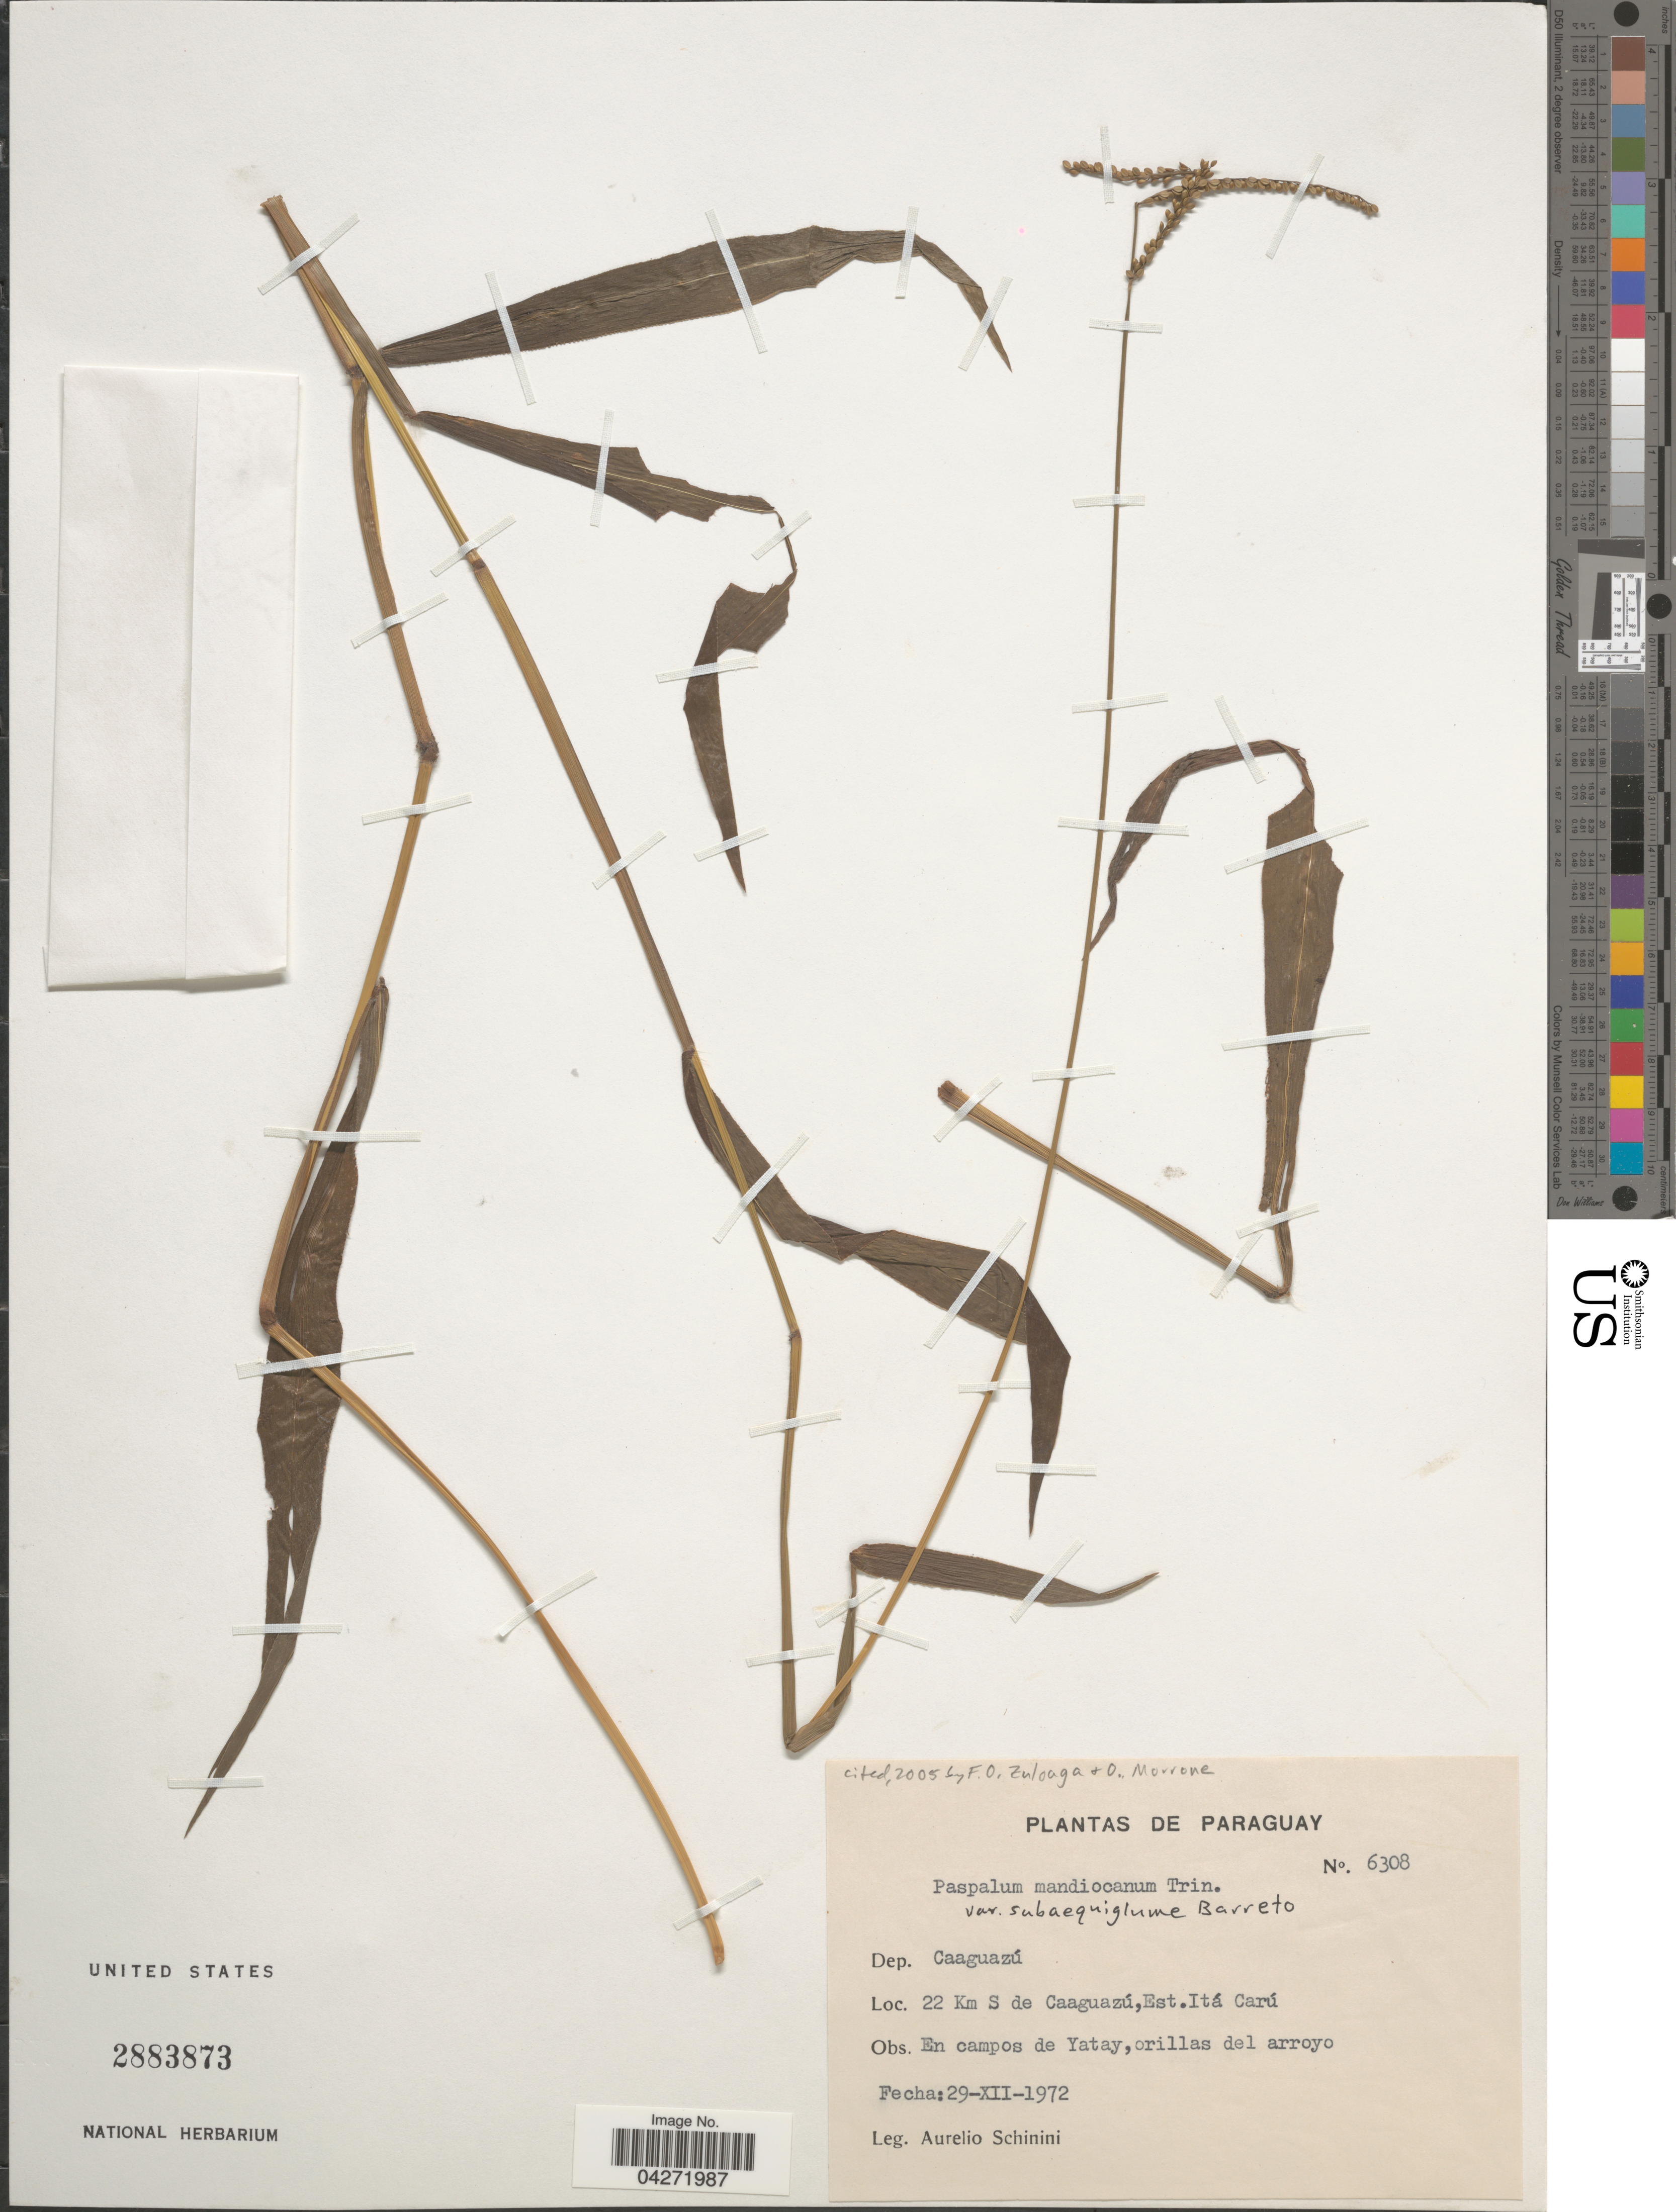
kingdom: Plantae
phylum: Tracheophyta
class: Liliopsida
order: Poales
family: Poaceae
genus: Paspalum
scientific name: Paspalum mandiocanum var. subaequiglume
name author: I.L. Barreto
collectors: A. Schinini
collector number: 6308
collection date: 1972-12-29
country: Paraguay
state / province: Caaguazu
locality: Dep. Caaguazú. 22 Km S de Caaguazú, Est. Itá Carú. En campos de Yatay, orillas del arroyo.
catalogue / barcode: US 2883873